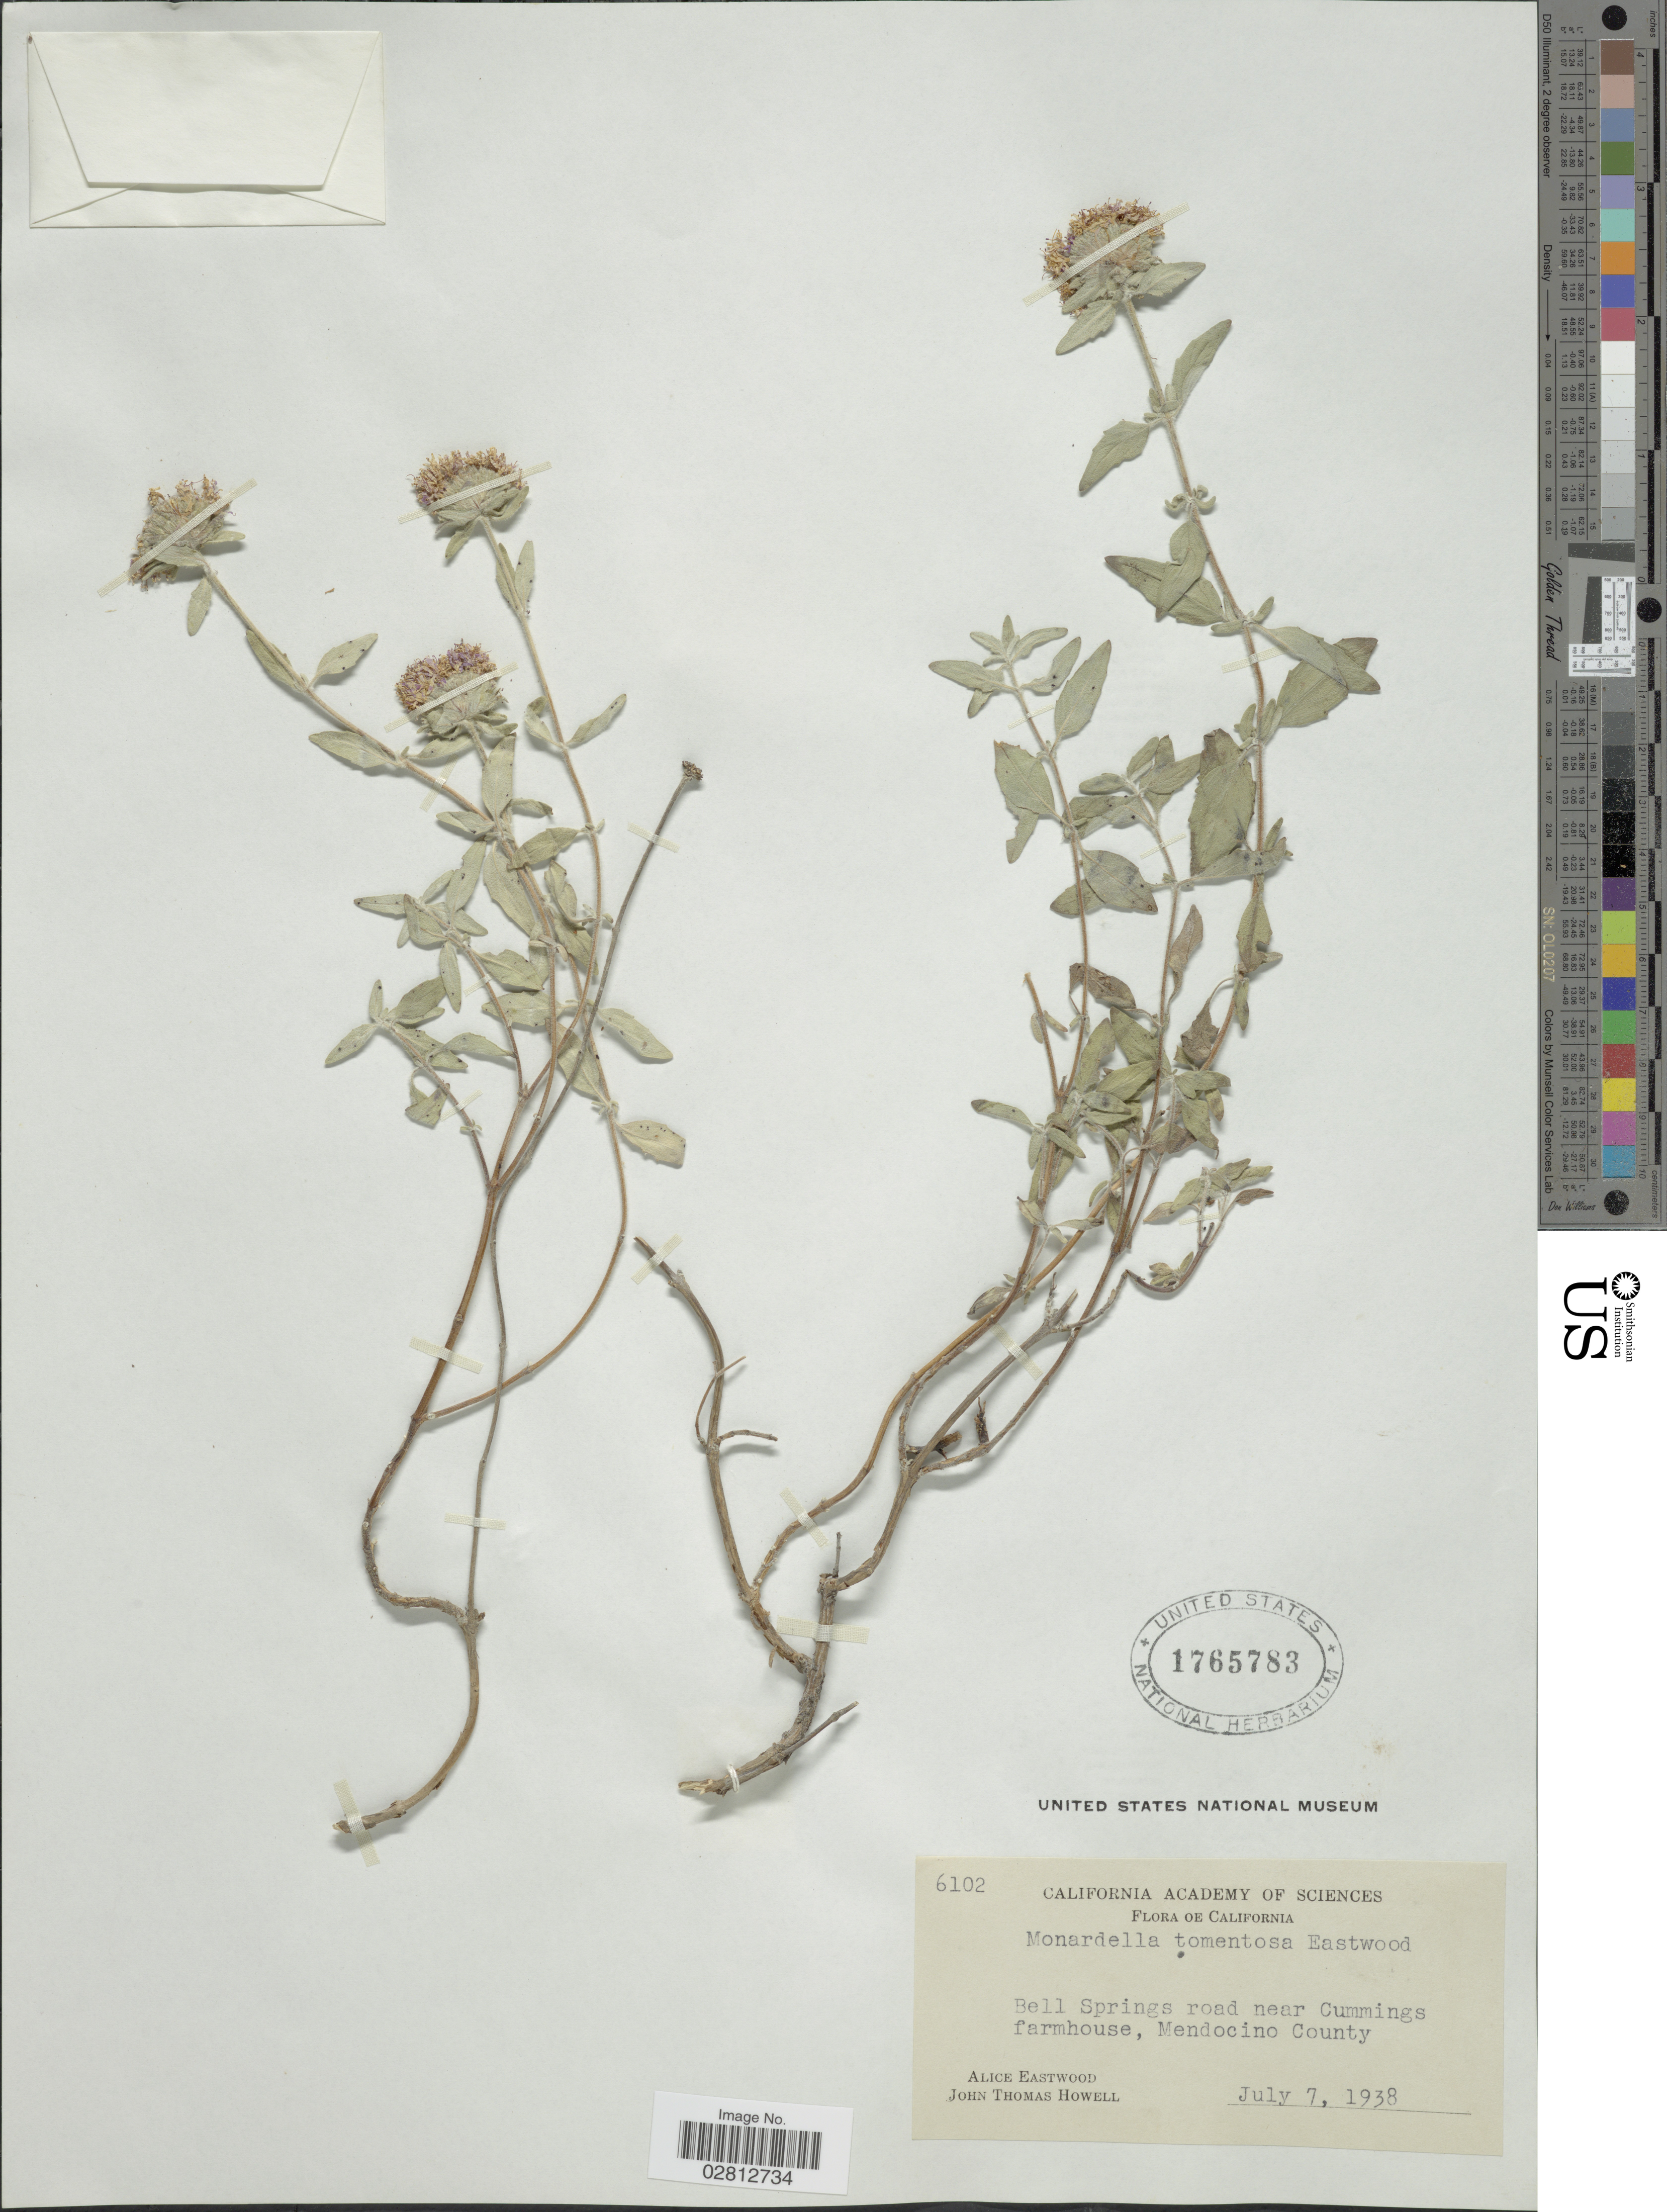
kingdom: Plantae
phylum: Tracheophyta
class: Magnoliopsida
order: Lamiales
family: Lamiaceae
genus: Monardella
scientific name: Monardella tomentosa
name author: Eastw.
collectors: A. Eastwood & J. T. Howell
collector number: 6102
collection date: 1938-07-07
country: United States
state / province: California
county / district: Mendocino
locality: Bell Springs road near Cummings farmhouse, Mendocino County.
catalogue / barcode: US 1765783